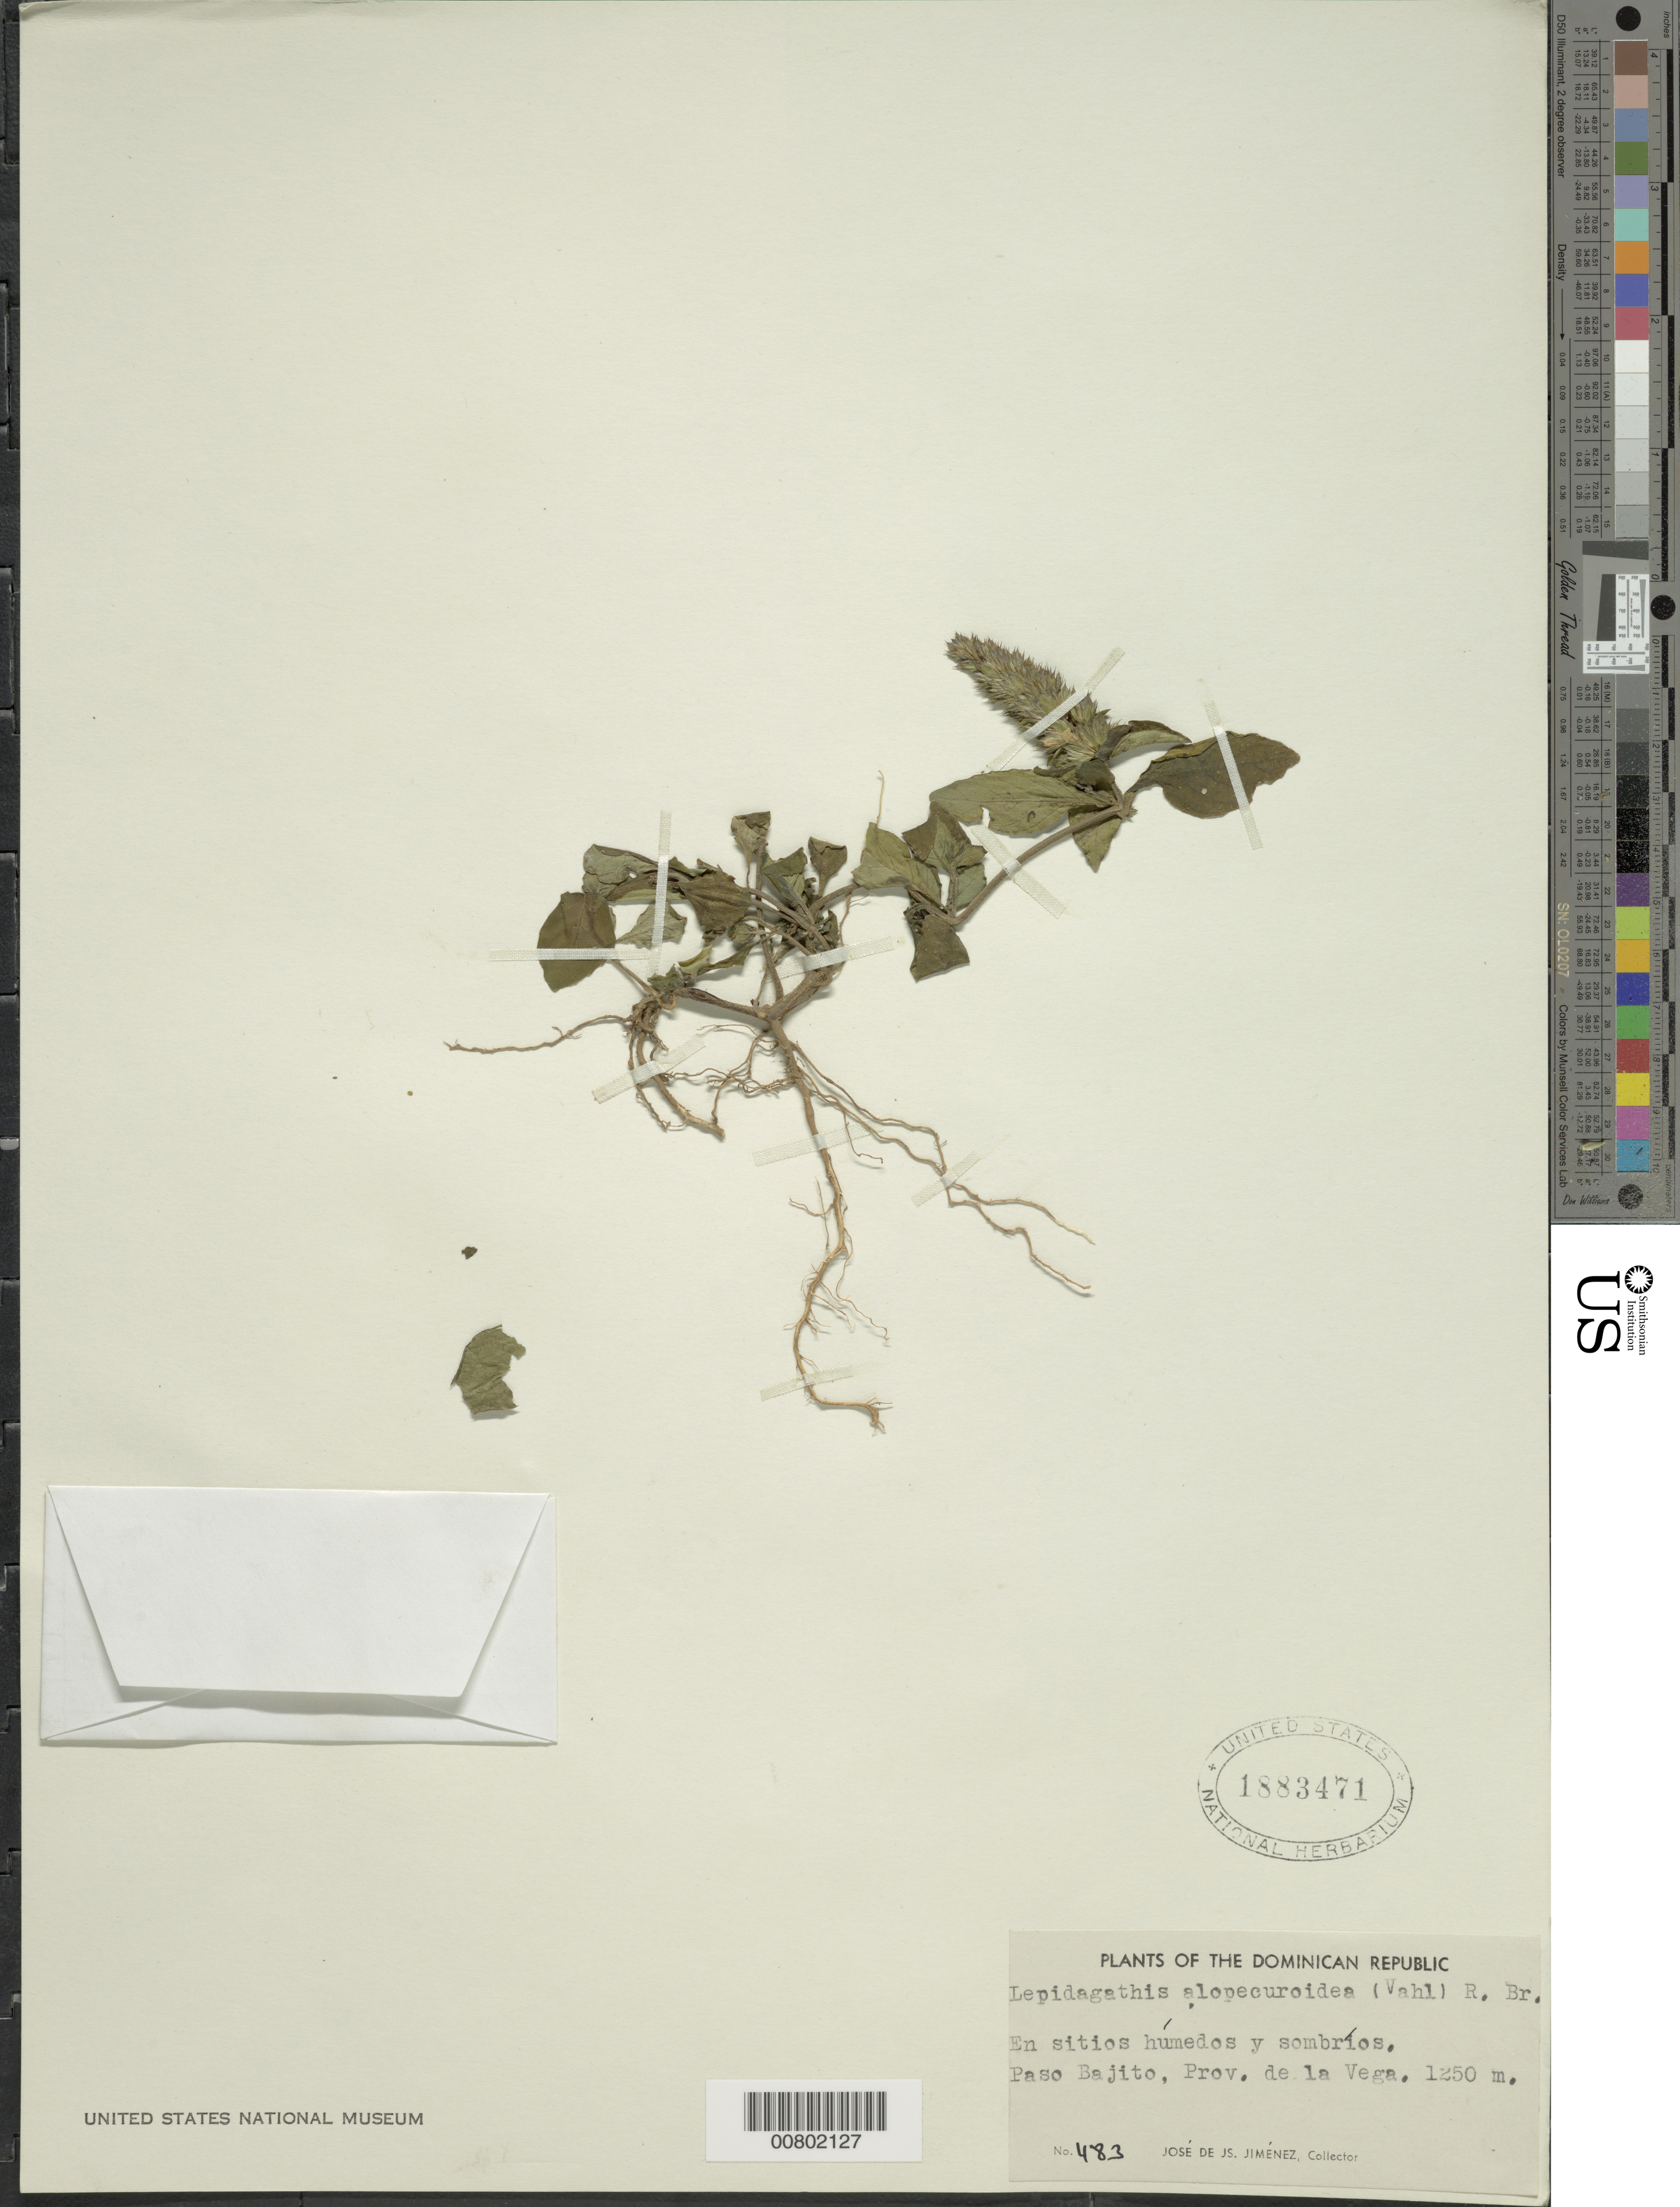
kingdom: Plantae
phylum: Tracheophyta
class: Magnoliopsida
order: Lamiales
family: Acanthaceae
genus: Teliostachya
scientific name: Teliostachya alopecuroidea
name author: (Vahl) Nees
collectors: J. J. Jiménez Almonte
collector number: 483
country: Dominican Republic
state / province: La Vega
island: Hispaniola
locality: Paso Bajito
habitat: En sitios húmedos y sombríos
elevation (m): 1250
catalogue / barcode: US 1883471